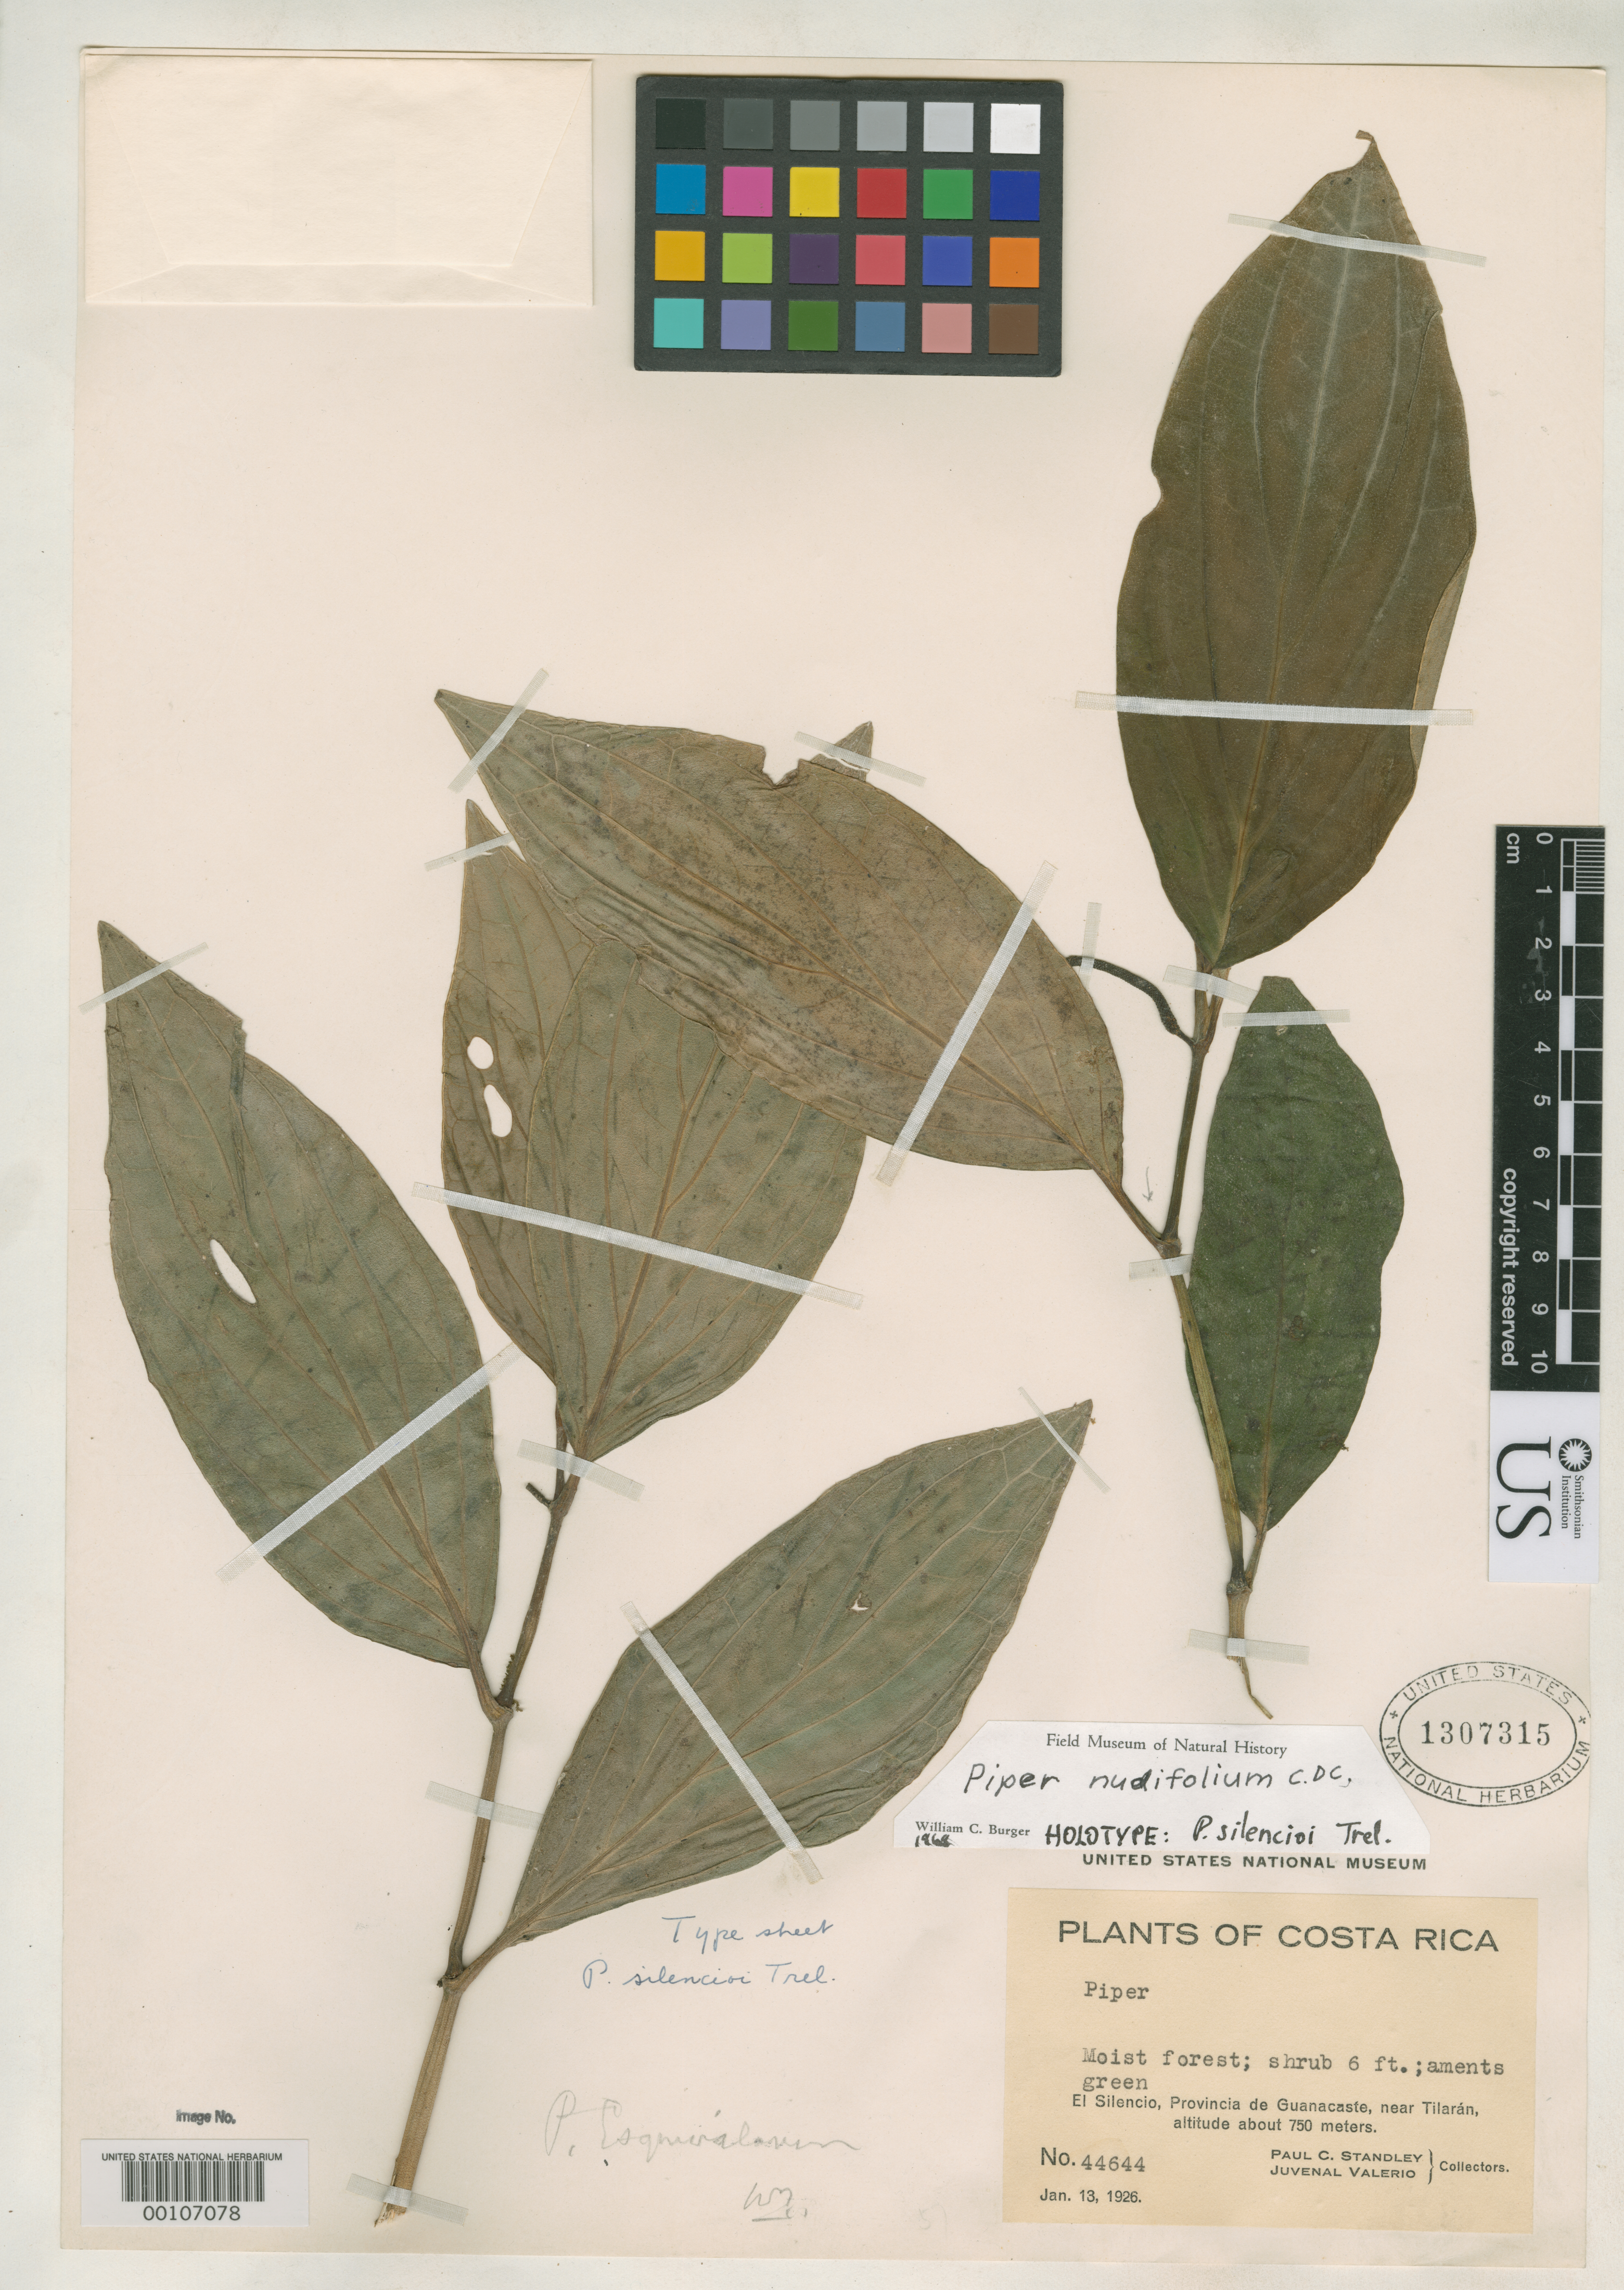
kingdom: Plantae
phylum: Tracheophyta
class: Magnoliopsida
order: Piperales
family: Piperaceae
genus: Piper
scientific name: Piper silencioi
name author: Trel. ex Standl.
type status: Holotype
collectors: P. C. Standley & J. Valerio R.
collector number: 44644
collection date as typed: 13 Jan 1956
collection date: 1956-01-13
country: Costa Rica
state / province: Guanacaste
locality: Near Tilaran, El Silencio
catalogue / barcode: US 1307315